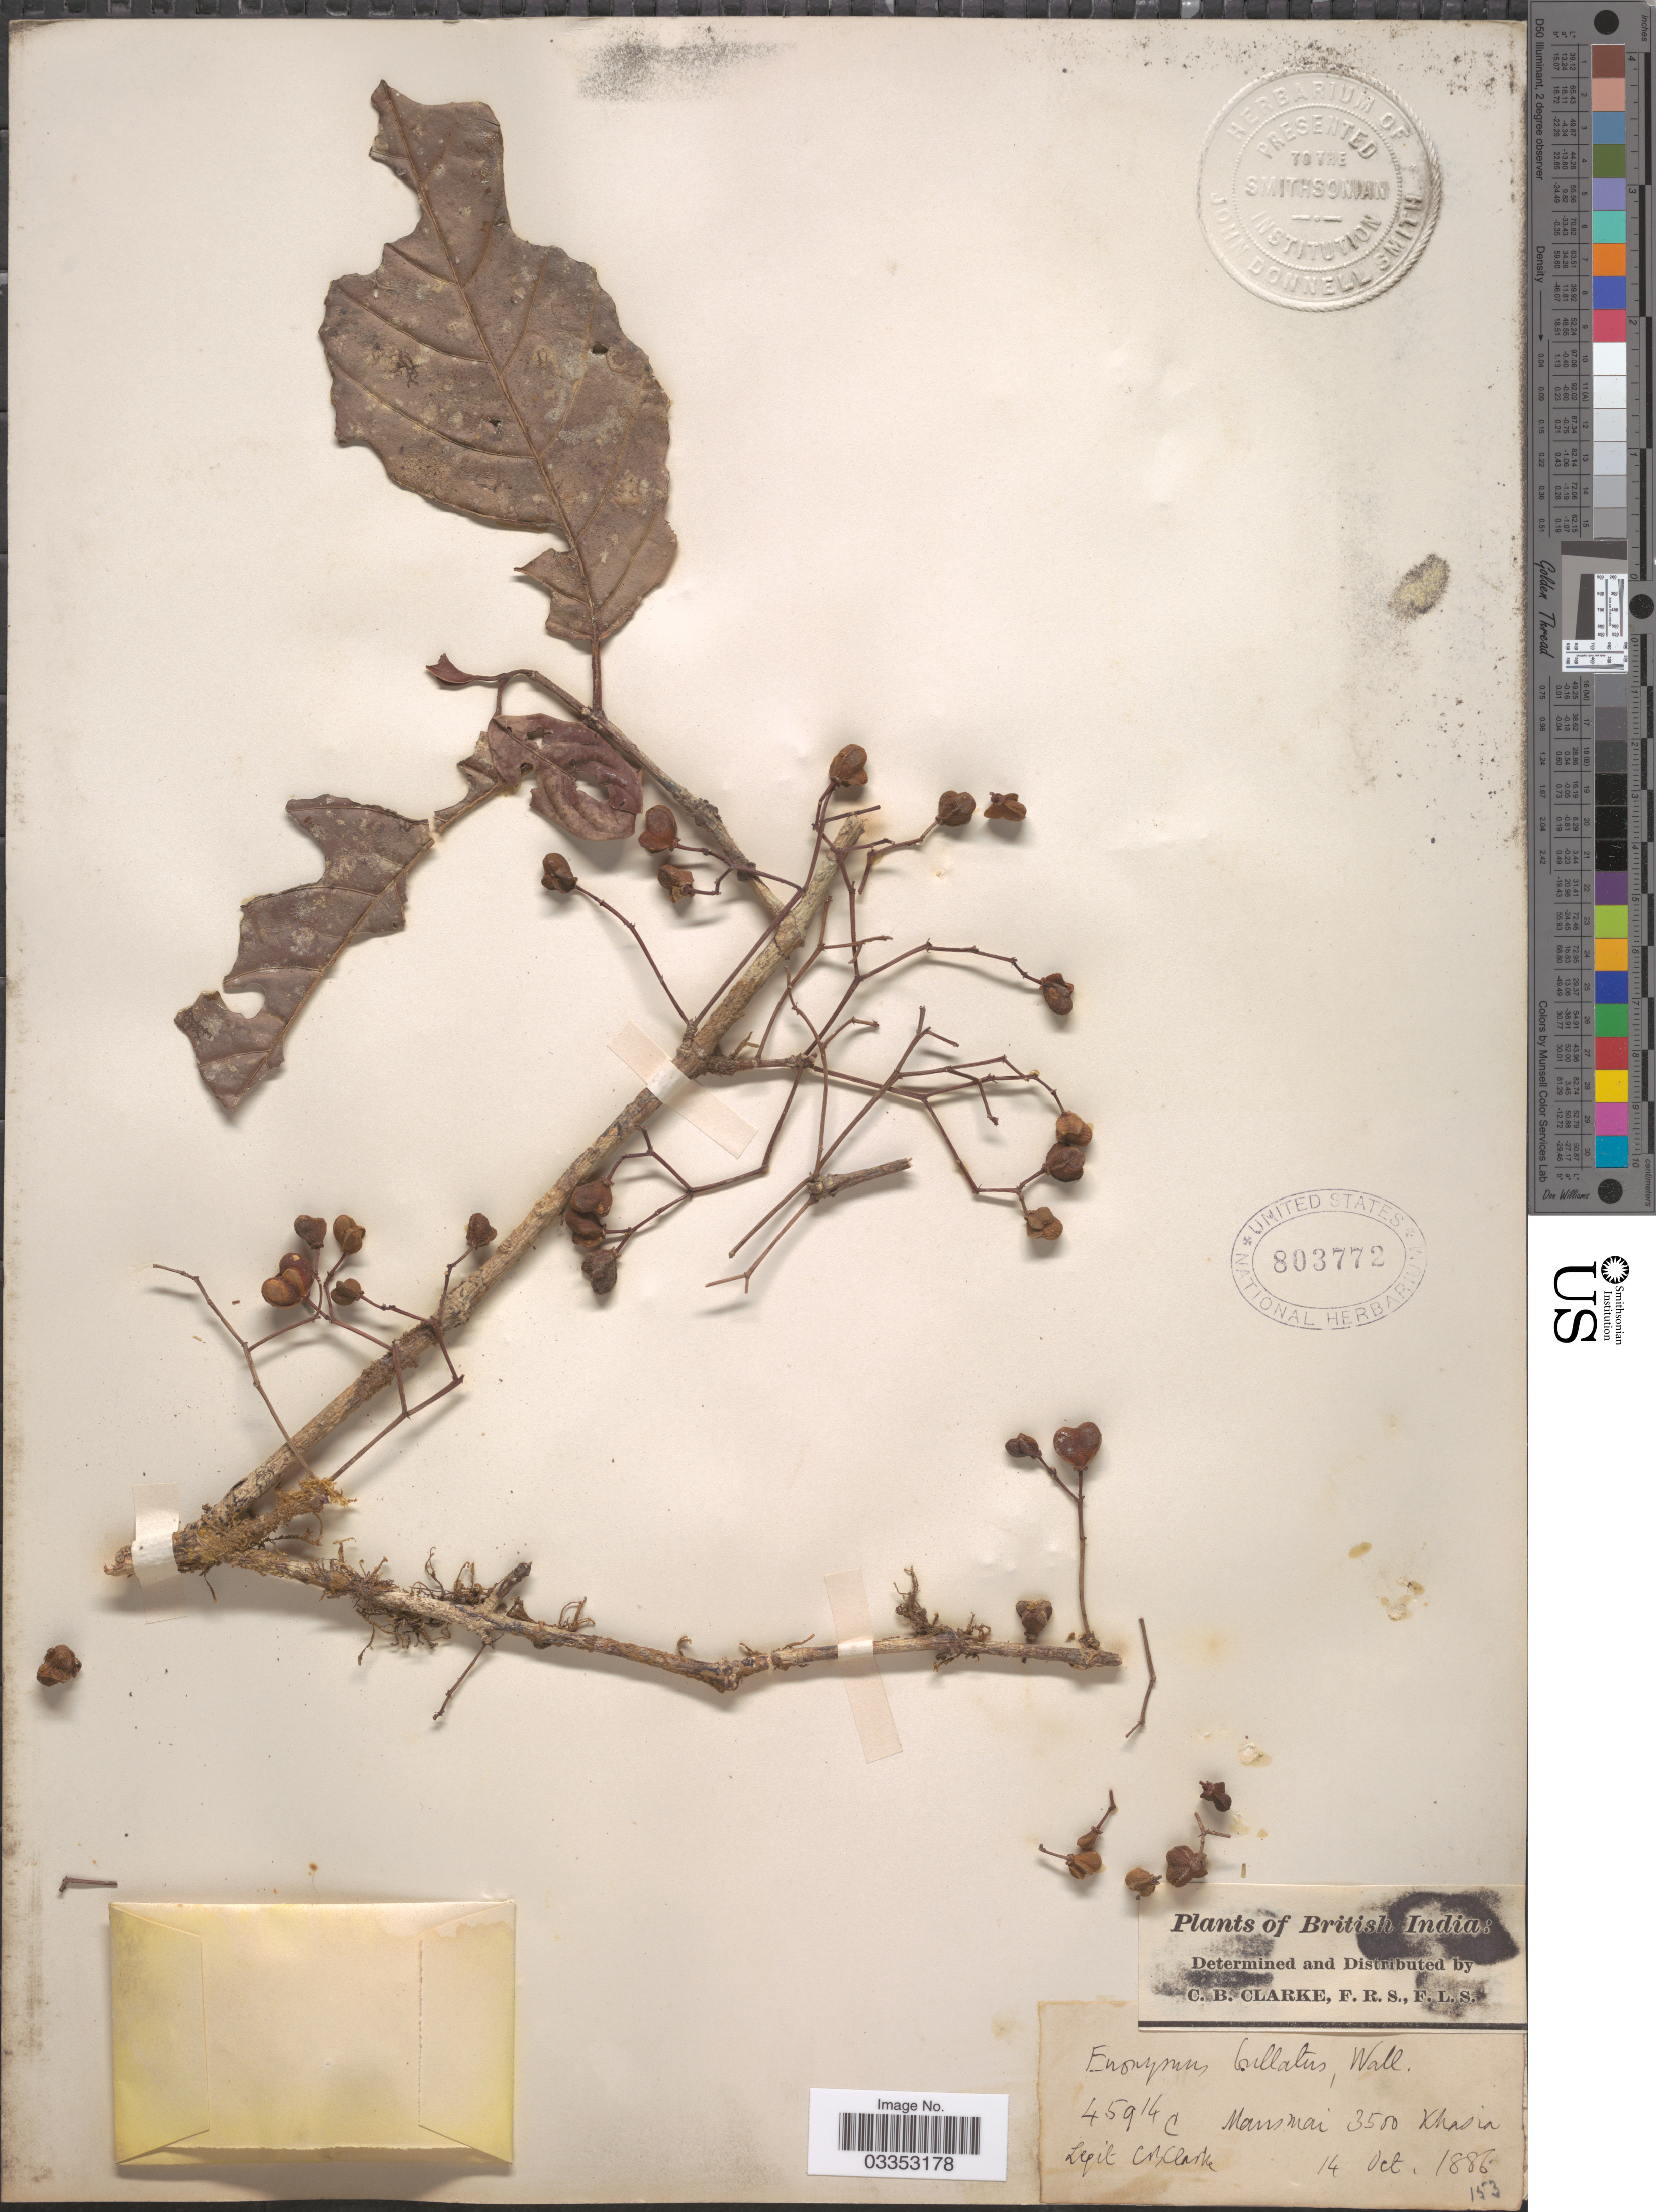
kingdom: Plantae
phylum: Tracheophyta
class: Magnoliopsida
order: Celastrales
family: Celastraceae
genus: Euonymus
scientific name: Euonymus bullatus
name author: Wall. ex Lodd.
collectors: C. B. Clarke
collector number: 45914C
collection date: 1886-10-14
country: India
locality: British India. Mansmai. Khasia.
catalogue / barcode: US 803772